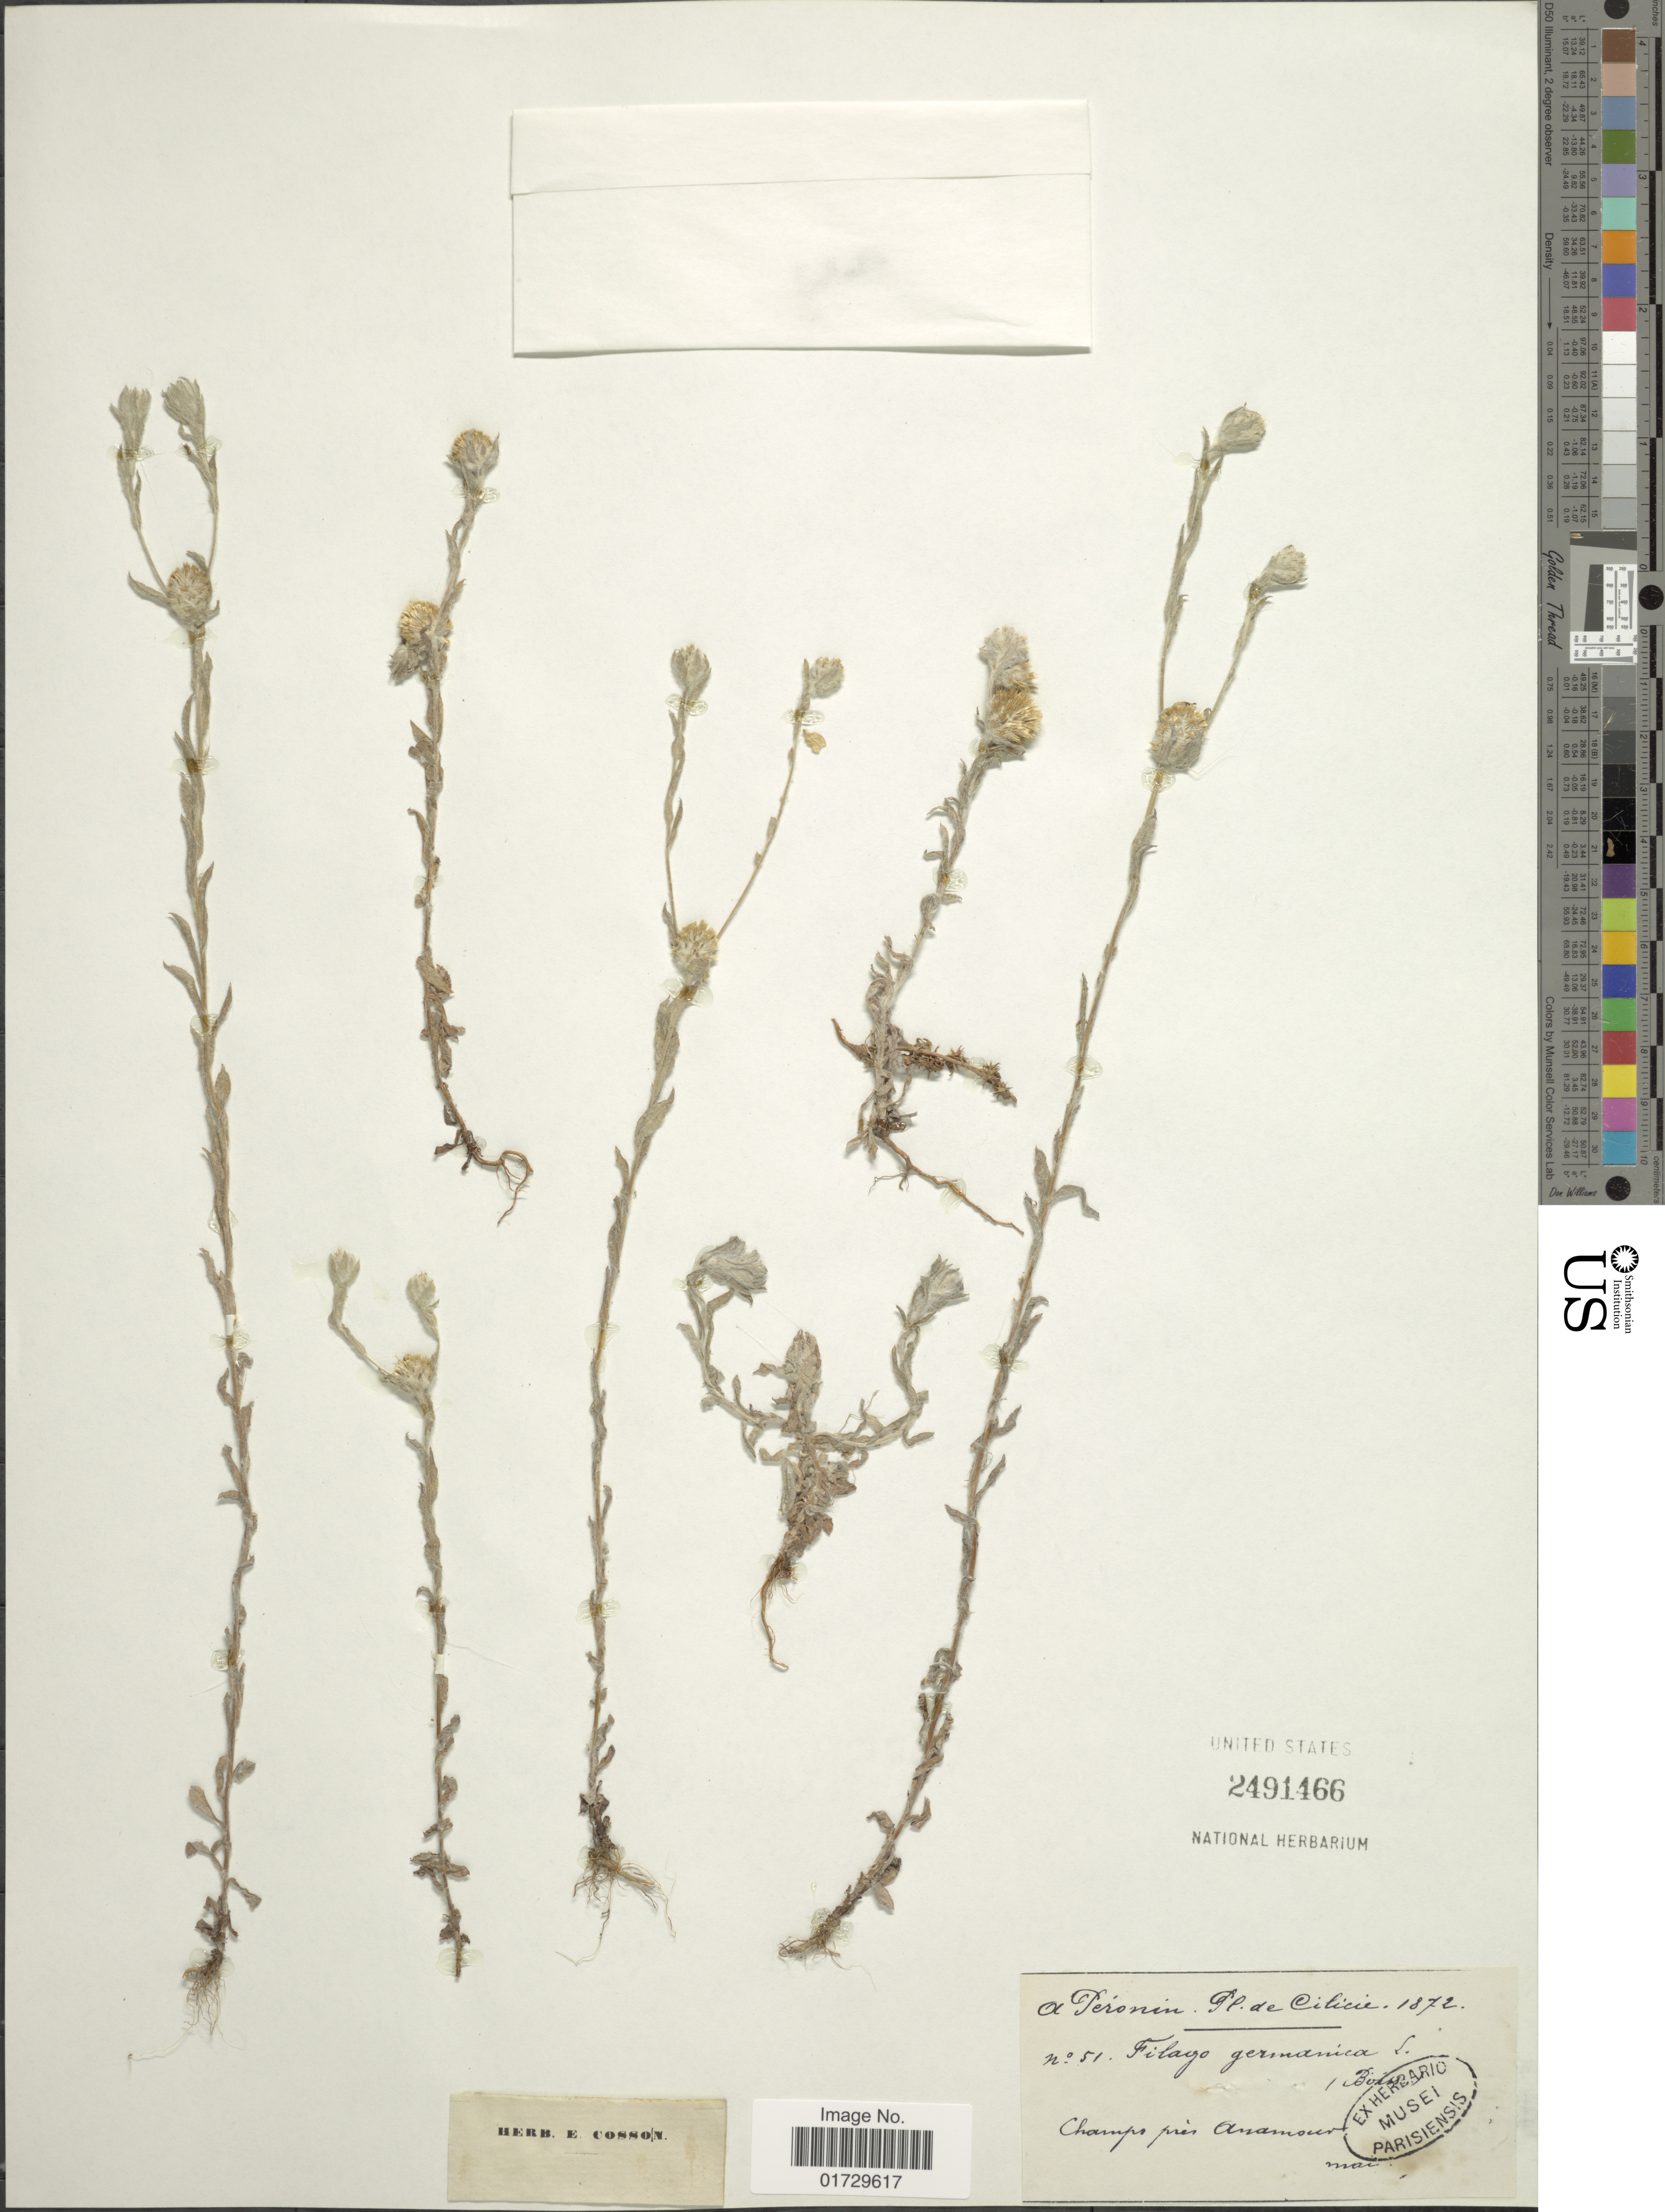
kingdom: Plantae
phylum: Tracheophyta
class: Magnoliopsida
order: Asterales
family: Asteraceae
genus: Filago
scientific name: Filago germanica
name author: (L.) Huds.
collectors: A. Péronin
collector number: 51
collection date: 1872-05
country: Turkey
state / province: Mersin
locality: Cilicie, Champs pres Anamouv [interpreted]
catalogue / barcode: US 2491466